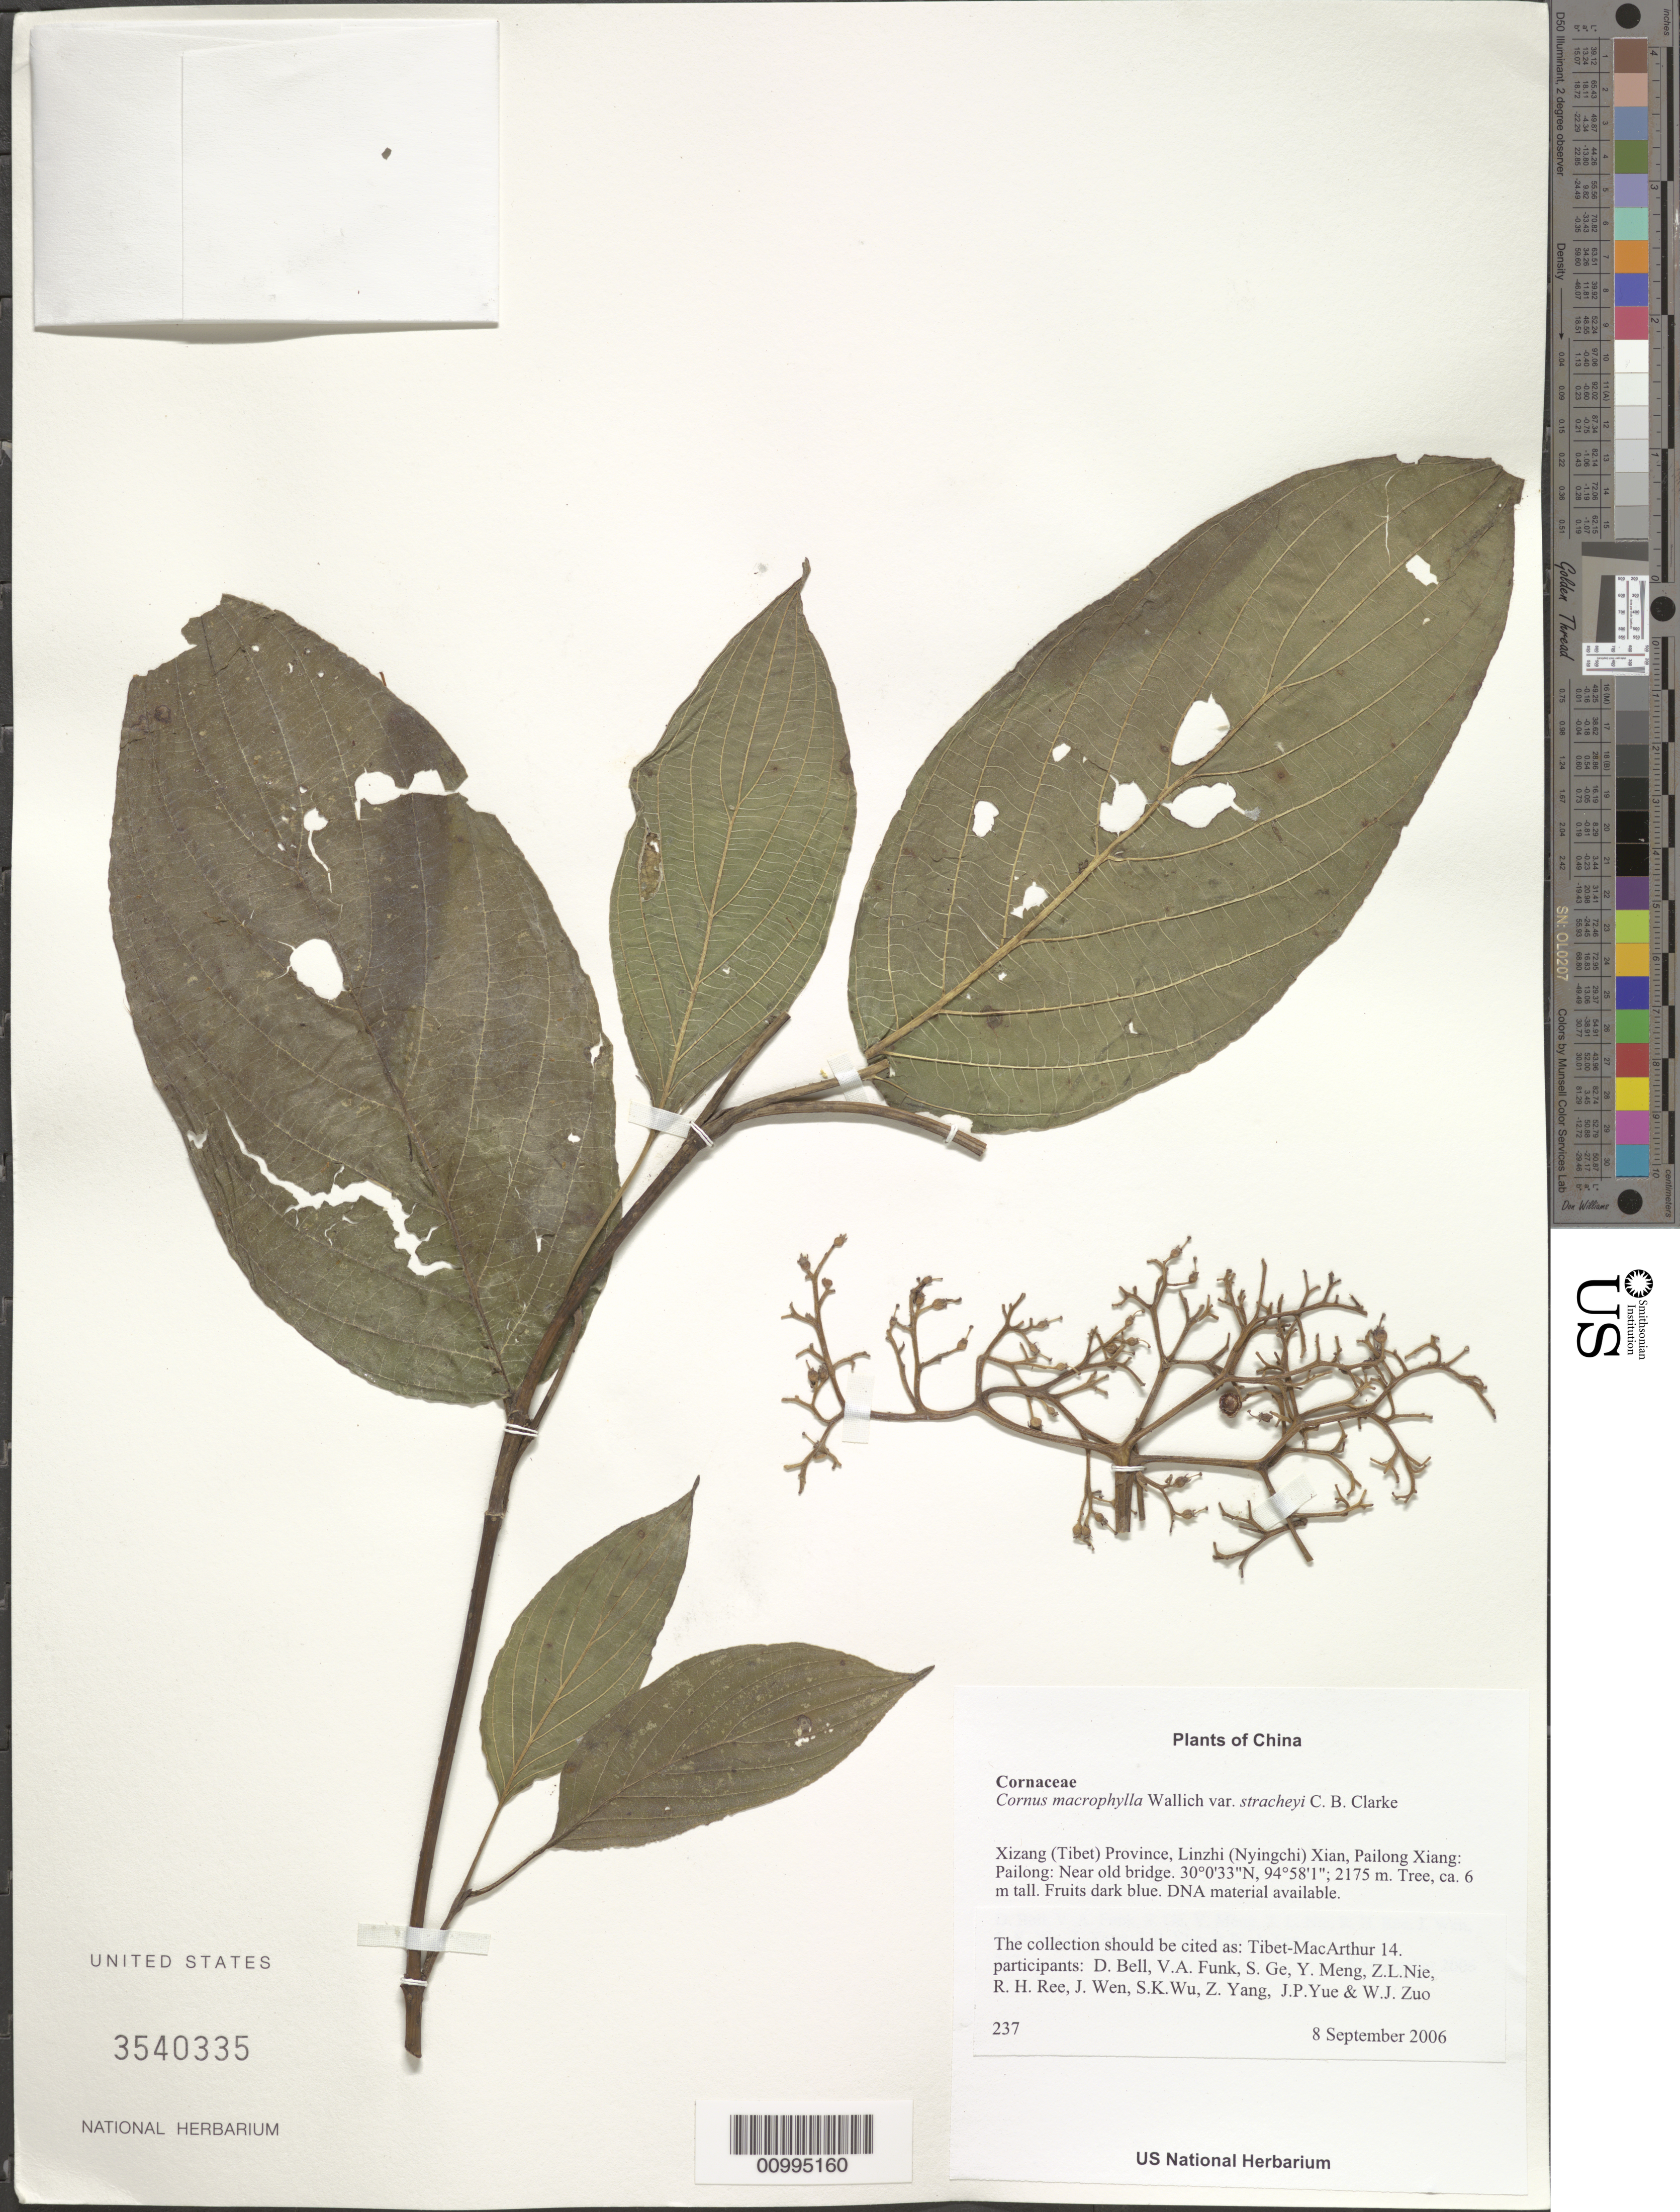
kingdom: Plantae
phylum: Tracheophyta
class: Magnoliopsida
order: Cornales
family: Cornaceae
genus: Cornus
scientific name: Cornus macrophylla var. stracheyi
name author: C.B. Clarke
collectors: Tibet-MacArthur, D. A. Bell, V. Funk, S. Ge, Y. Meng, Z. Nie, R. Ree, J. Wen, S. K. Wu, Z. Yang, J. Yue & W. Zuo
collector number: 237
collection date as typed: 08 Sep 2006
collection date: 2006-09-08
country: China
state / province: Xizang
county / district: Linzhi (Nyingchi) Xian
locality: Pailong Xiang: Pailong. Near old bridge.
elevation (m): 2175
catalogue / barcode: US 3540335